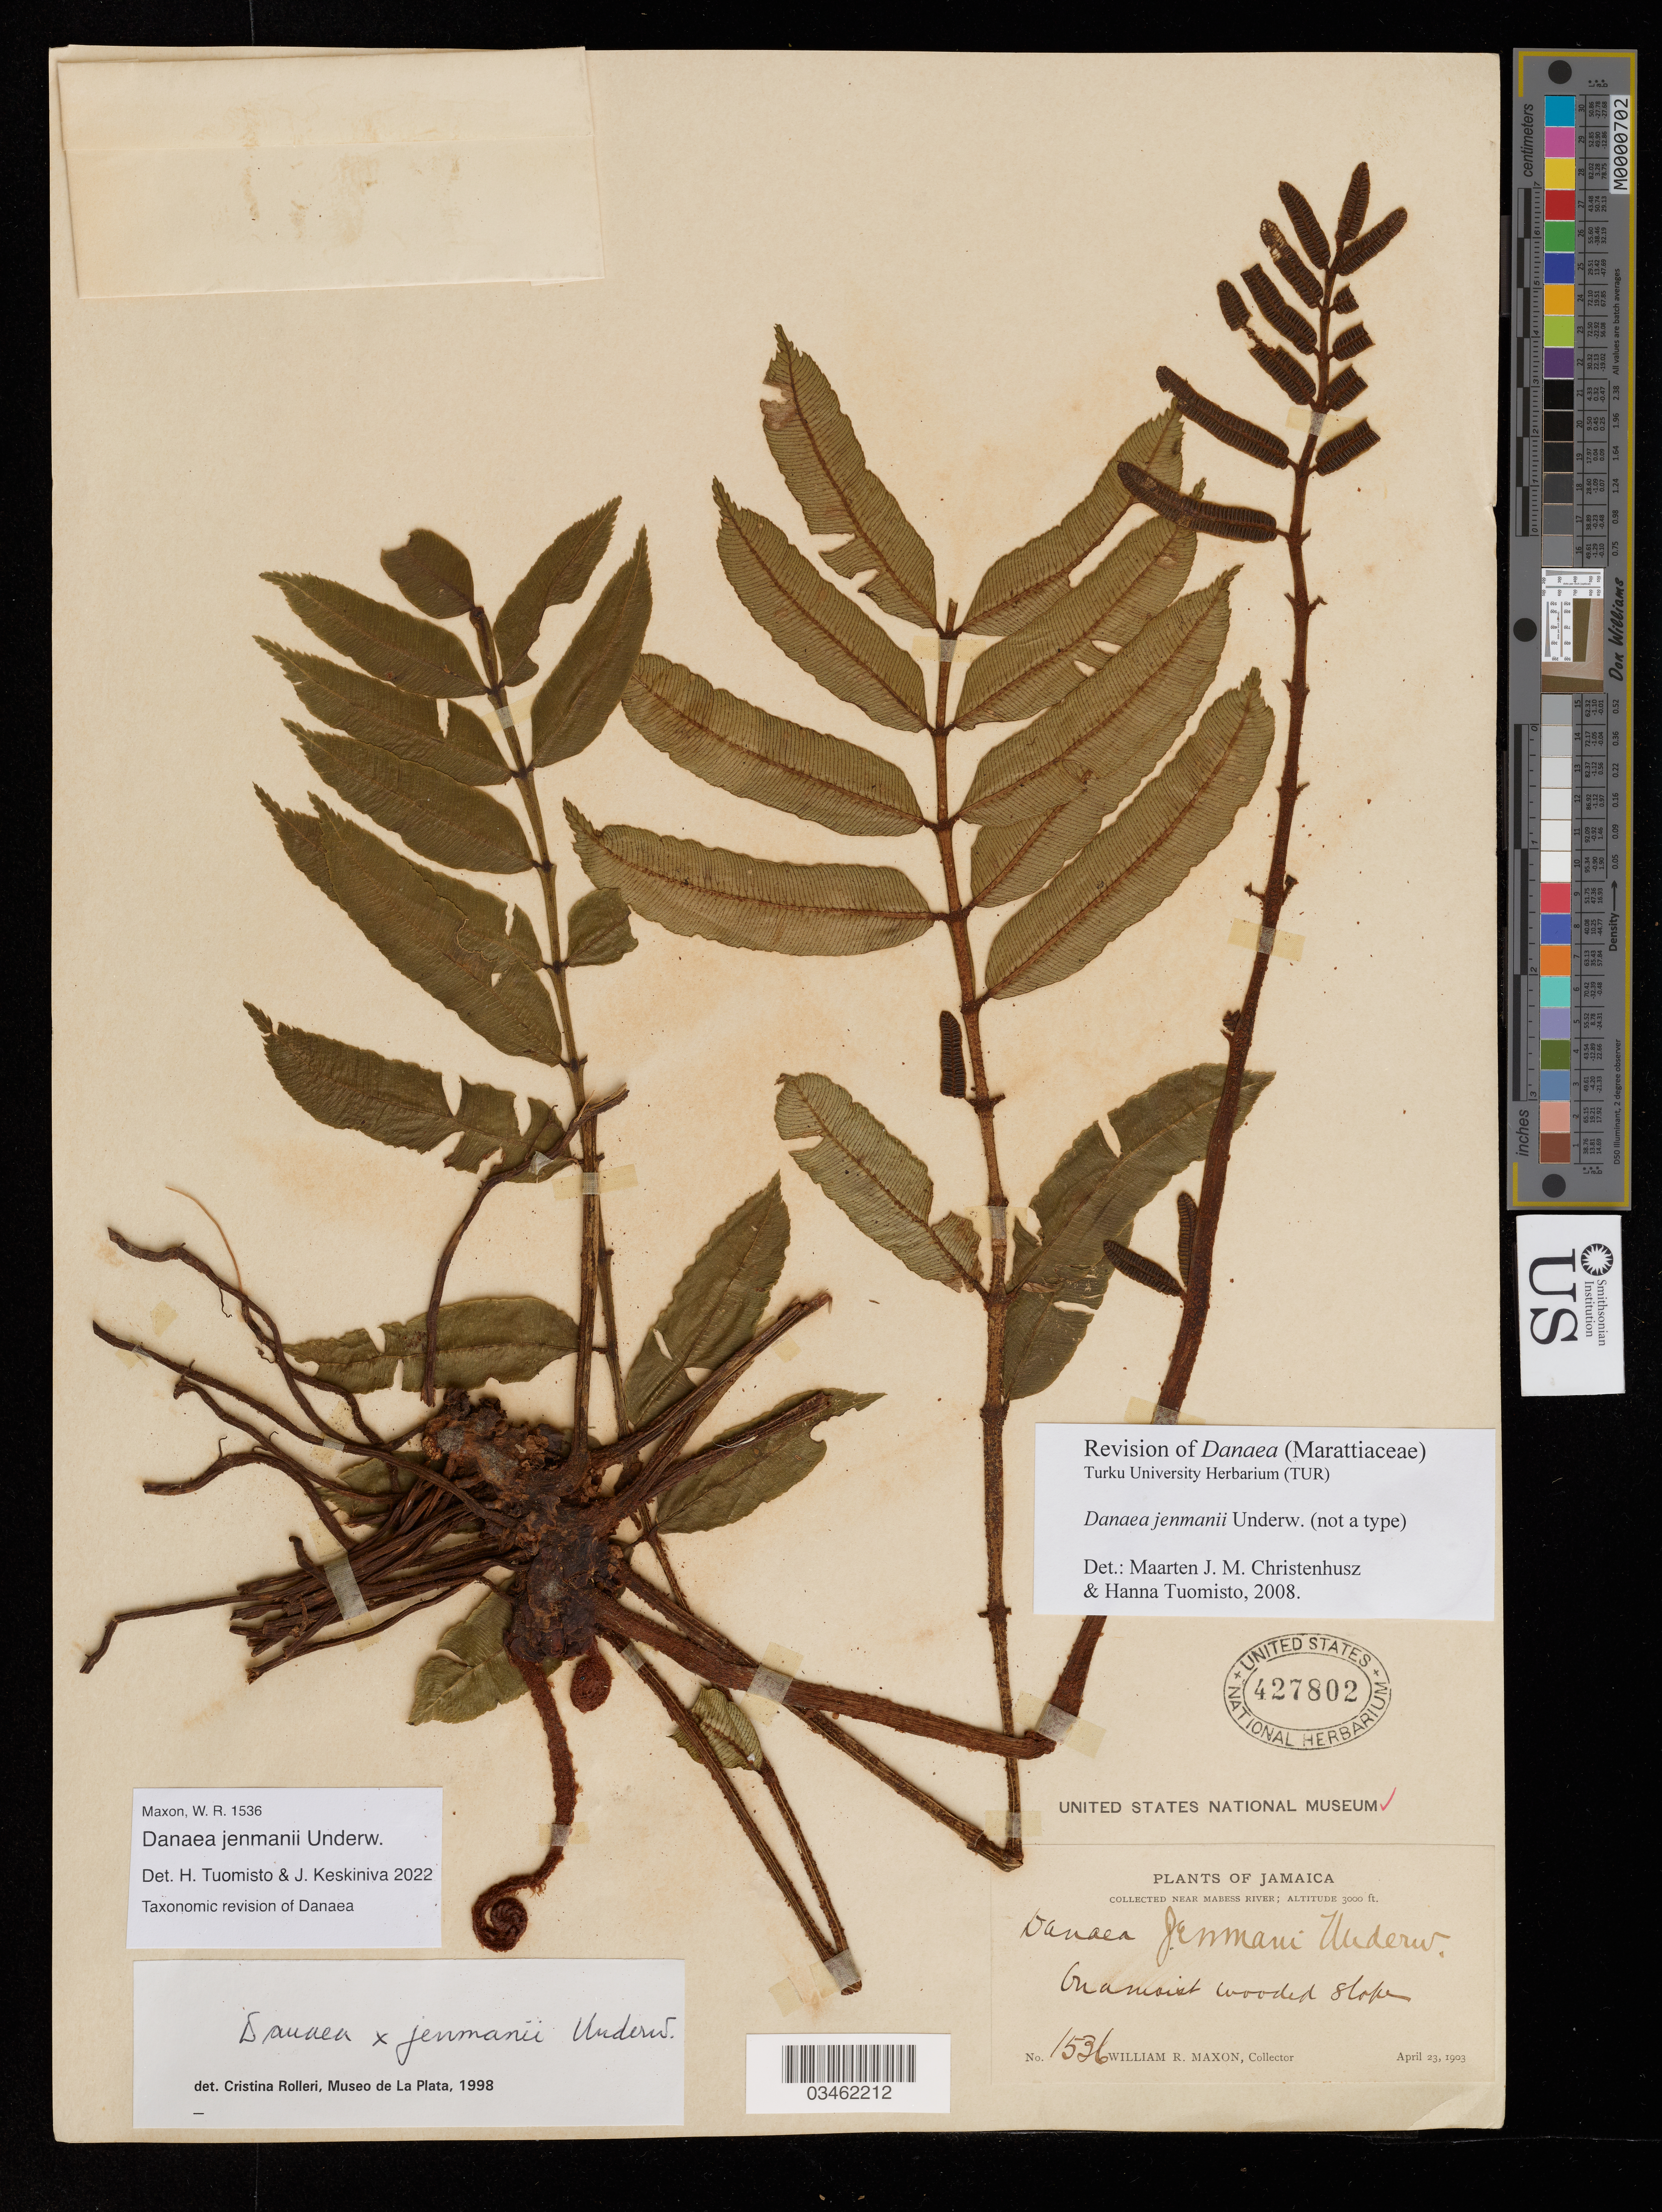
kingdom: Plantae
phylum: Tracheophyta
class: Polypodiopsida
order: Marattiales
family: Marattiaceae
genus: Danaea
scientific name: Danaea x jenmanii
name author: Underw.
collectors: W. R. Maxon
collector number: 1536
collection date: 1903-04-23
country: Jamaica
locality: Near Mabess River. On a moist wooded slope.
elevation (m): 914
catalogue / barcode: US 427802